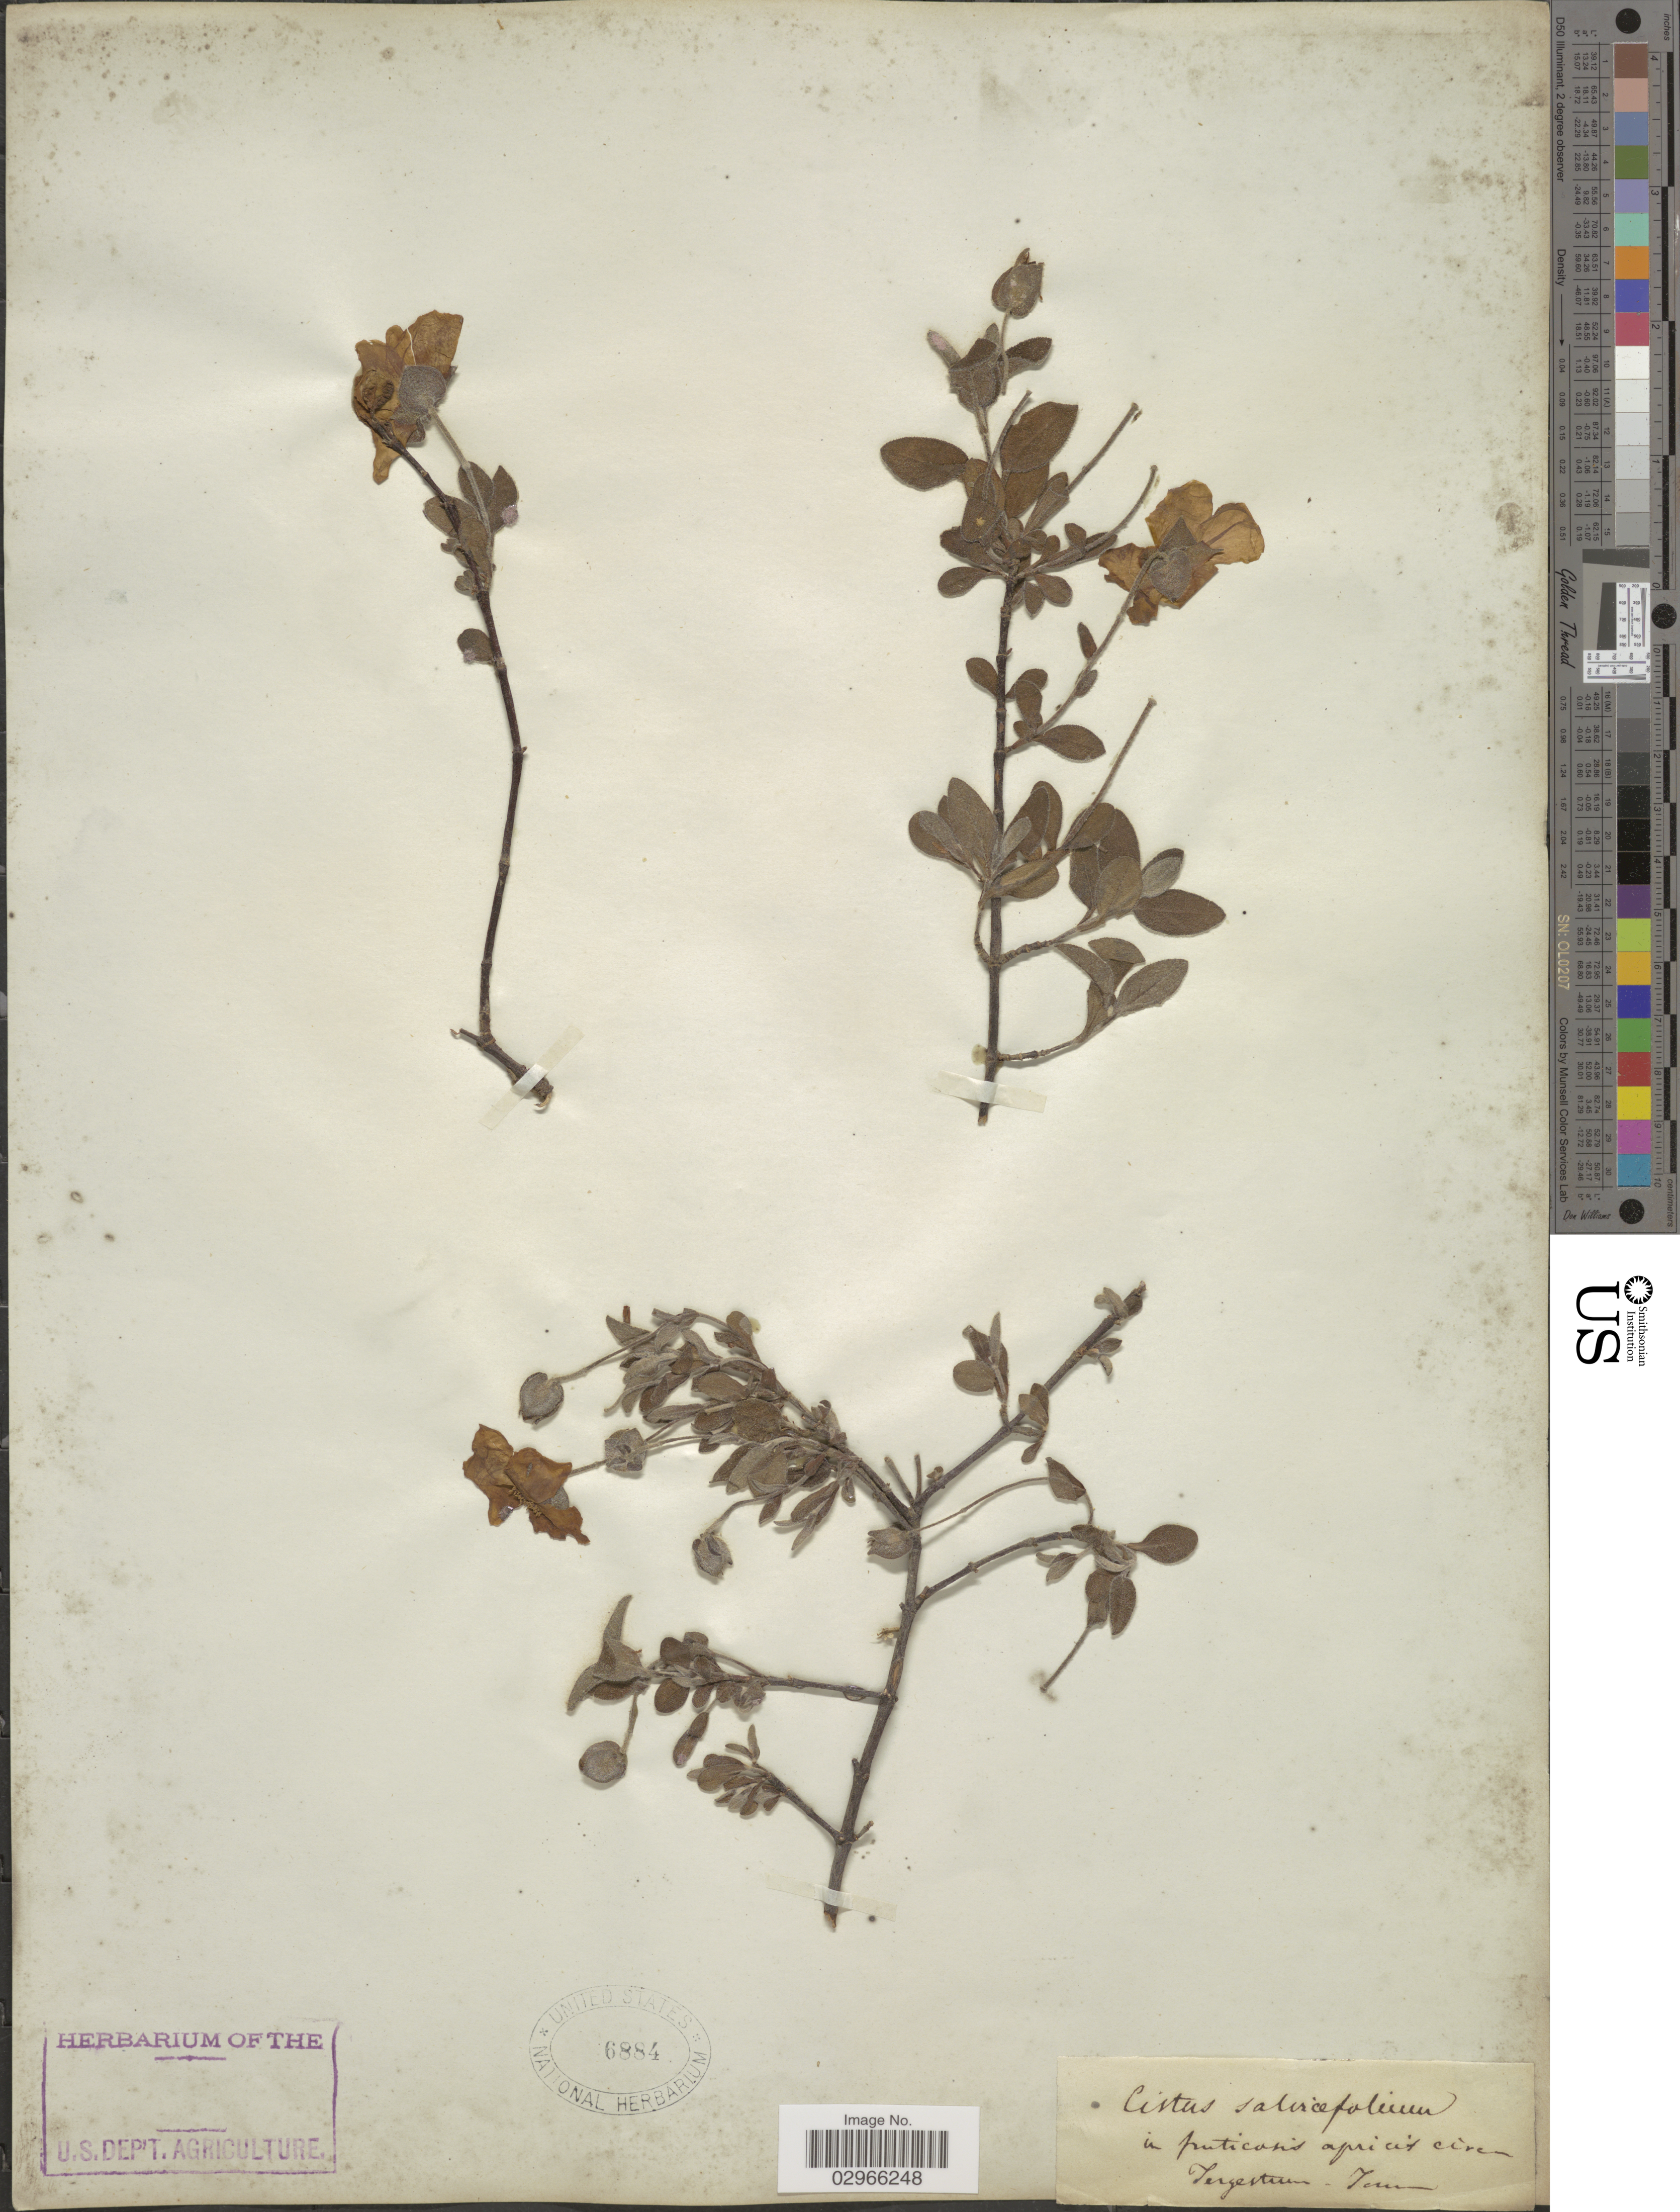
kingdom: Plantae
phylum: Tracheophyta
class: Magnoliopsida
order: Malvales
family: Cistaceae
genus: Cistus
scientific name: Cistus salviifolius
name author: L.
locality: In pruticons apricis circa Sergestum. [unsure placement] [interpreted]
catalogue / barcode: US 6884